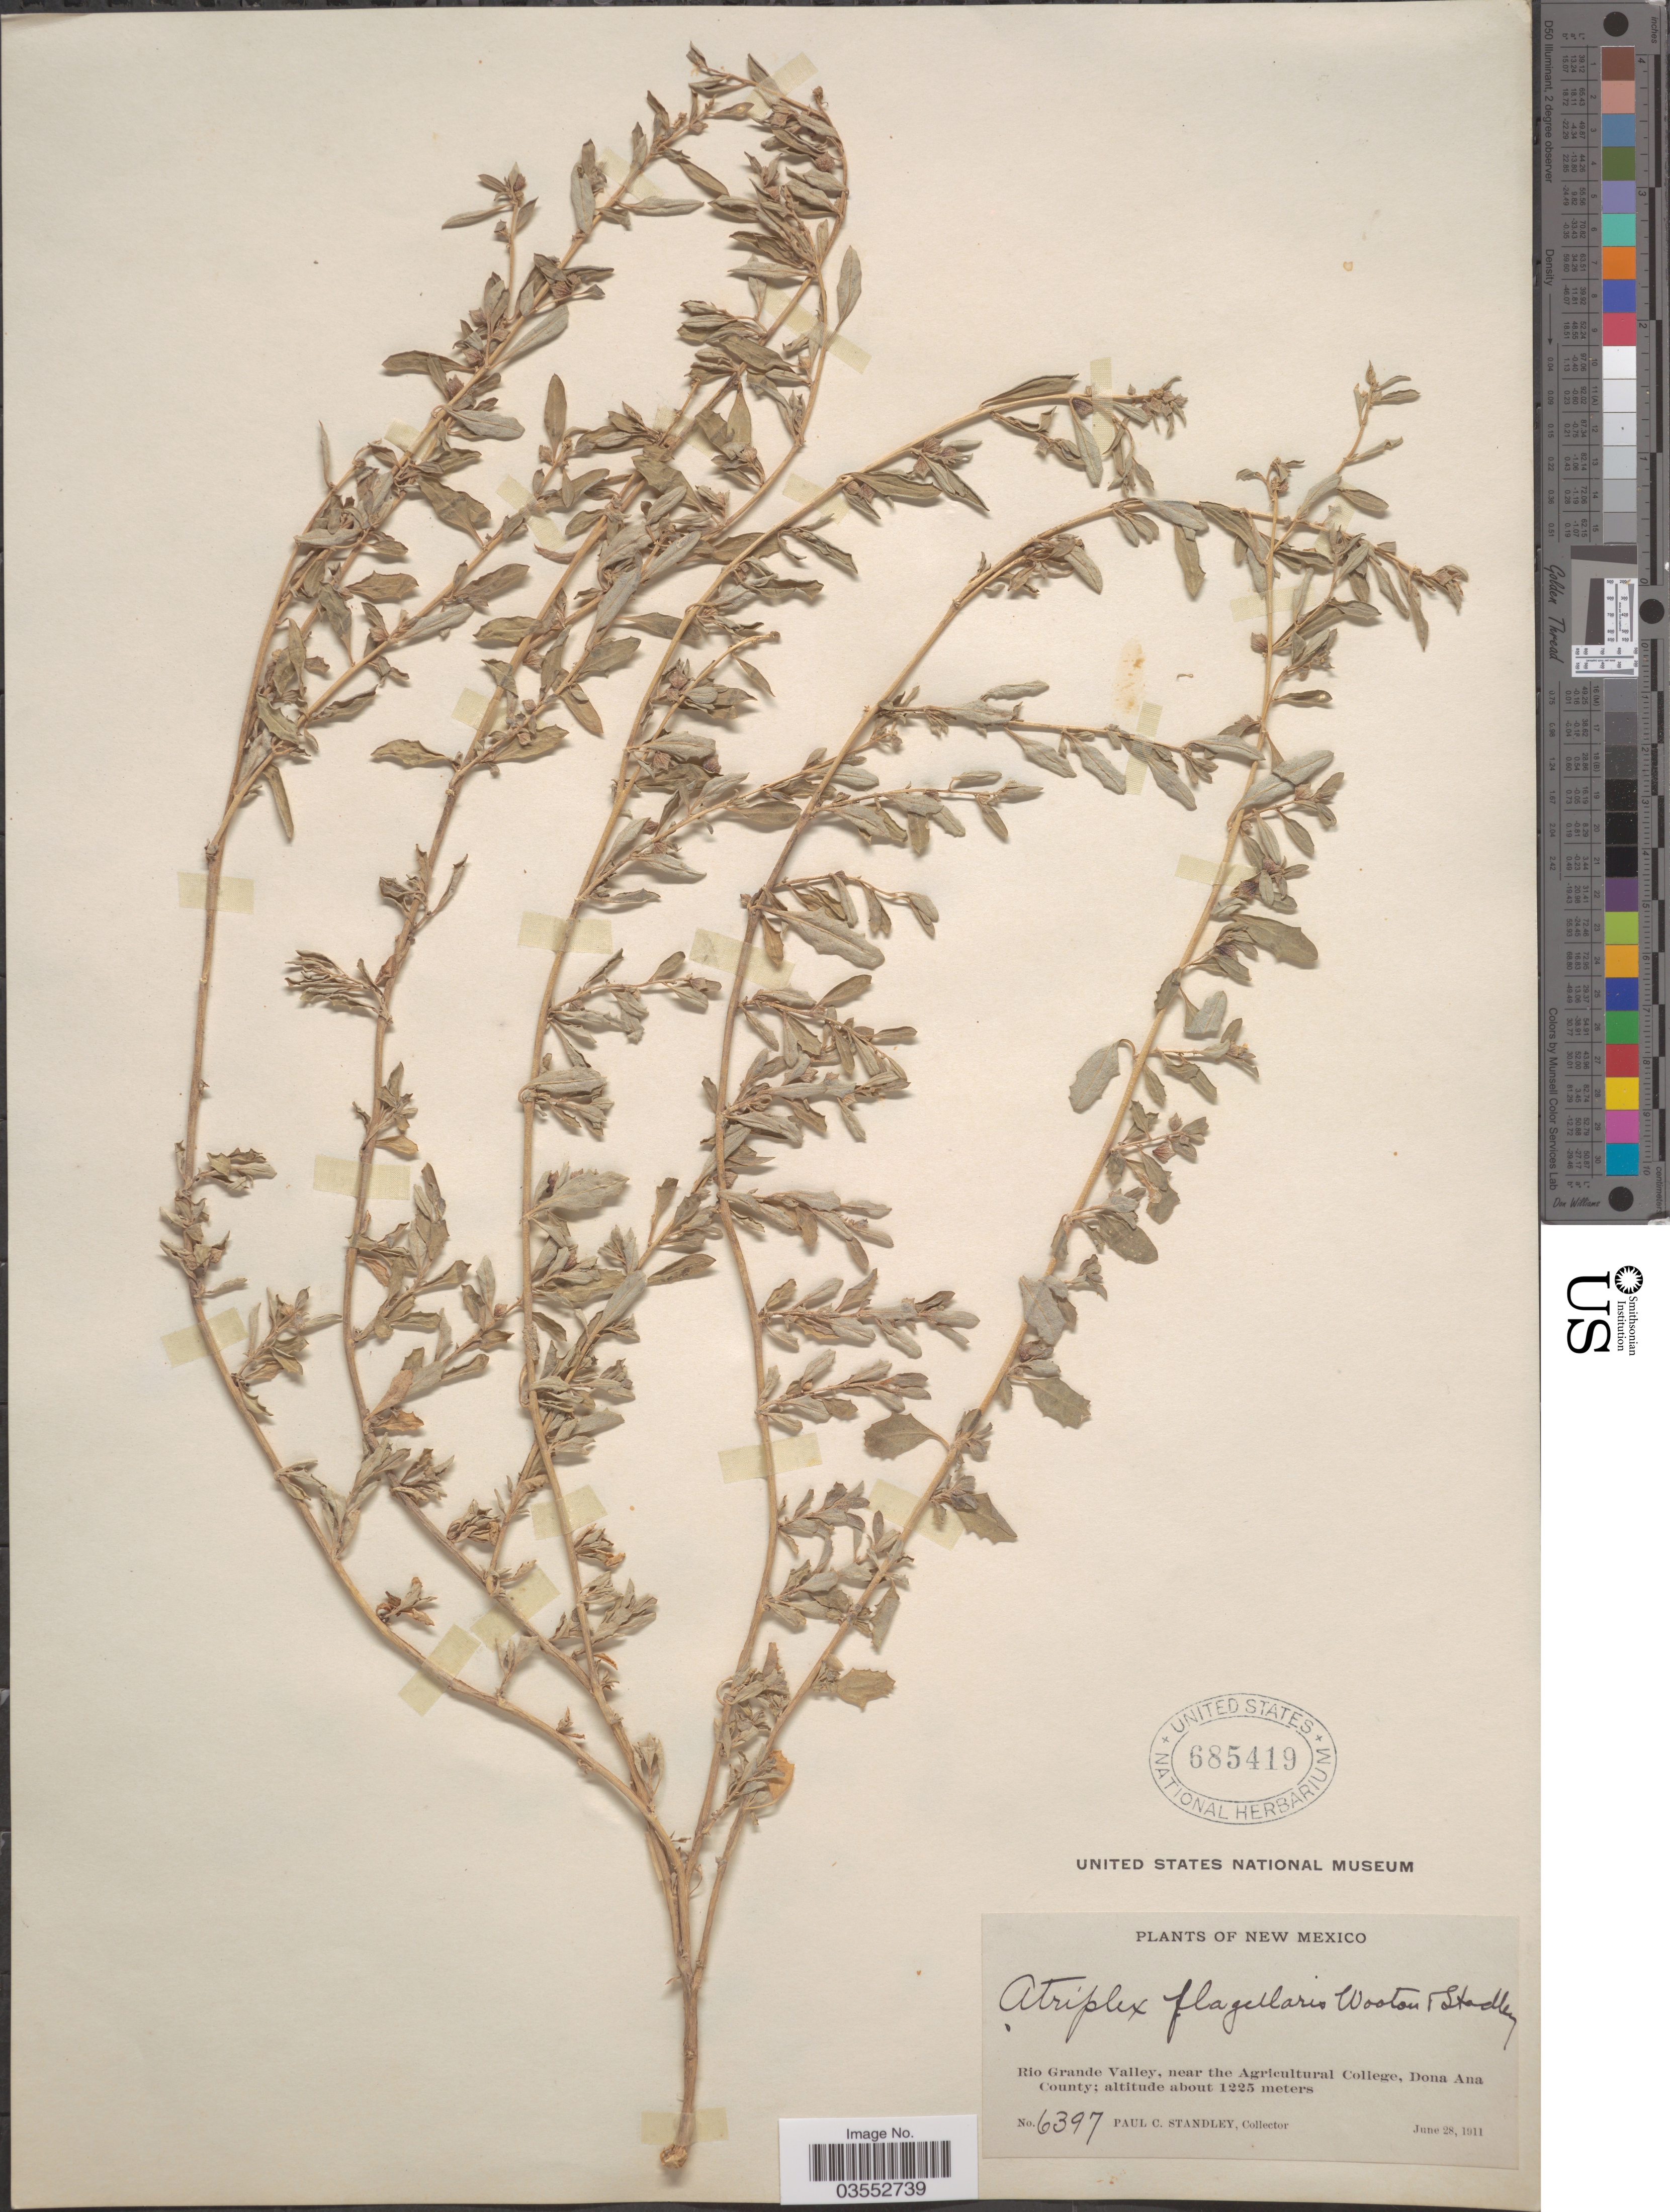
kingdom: Plantae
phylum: Tracheophyta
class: Magnoliopsida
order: Caryophyllales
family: Amaranthaceae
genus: Atriplex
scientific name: Atriplex semibaccata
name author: R. Br.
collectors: P. C. Standley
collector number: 6397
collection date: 1911-06-28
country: United States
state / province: New Mexico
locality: Rio Grande Valley, near the Agricultural College, Dona Ana County.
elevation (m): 1225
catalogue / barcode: US 685419